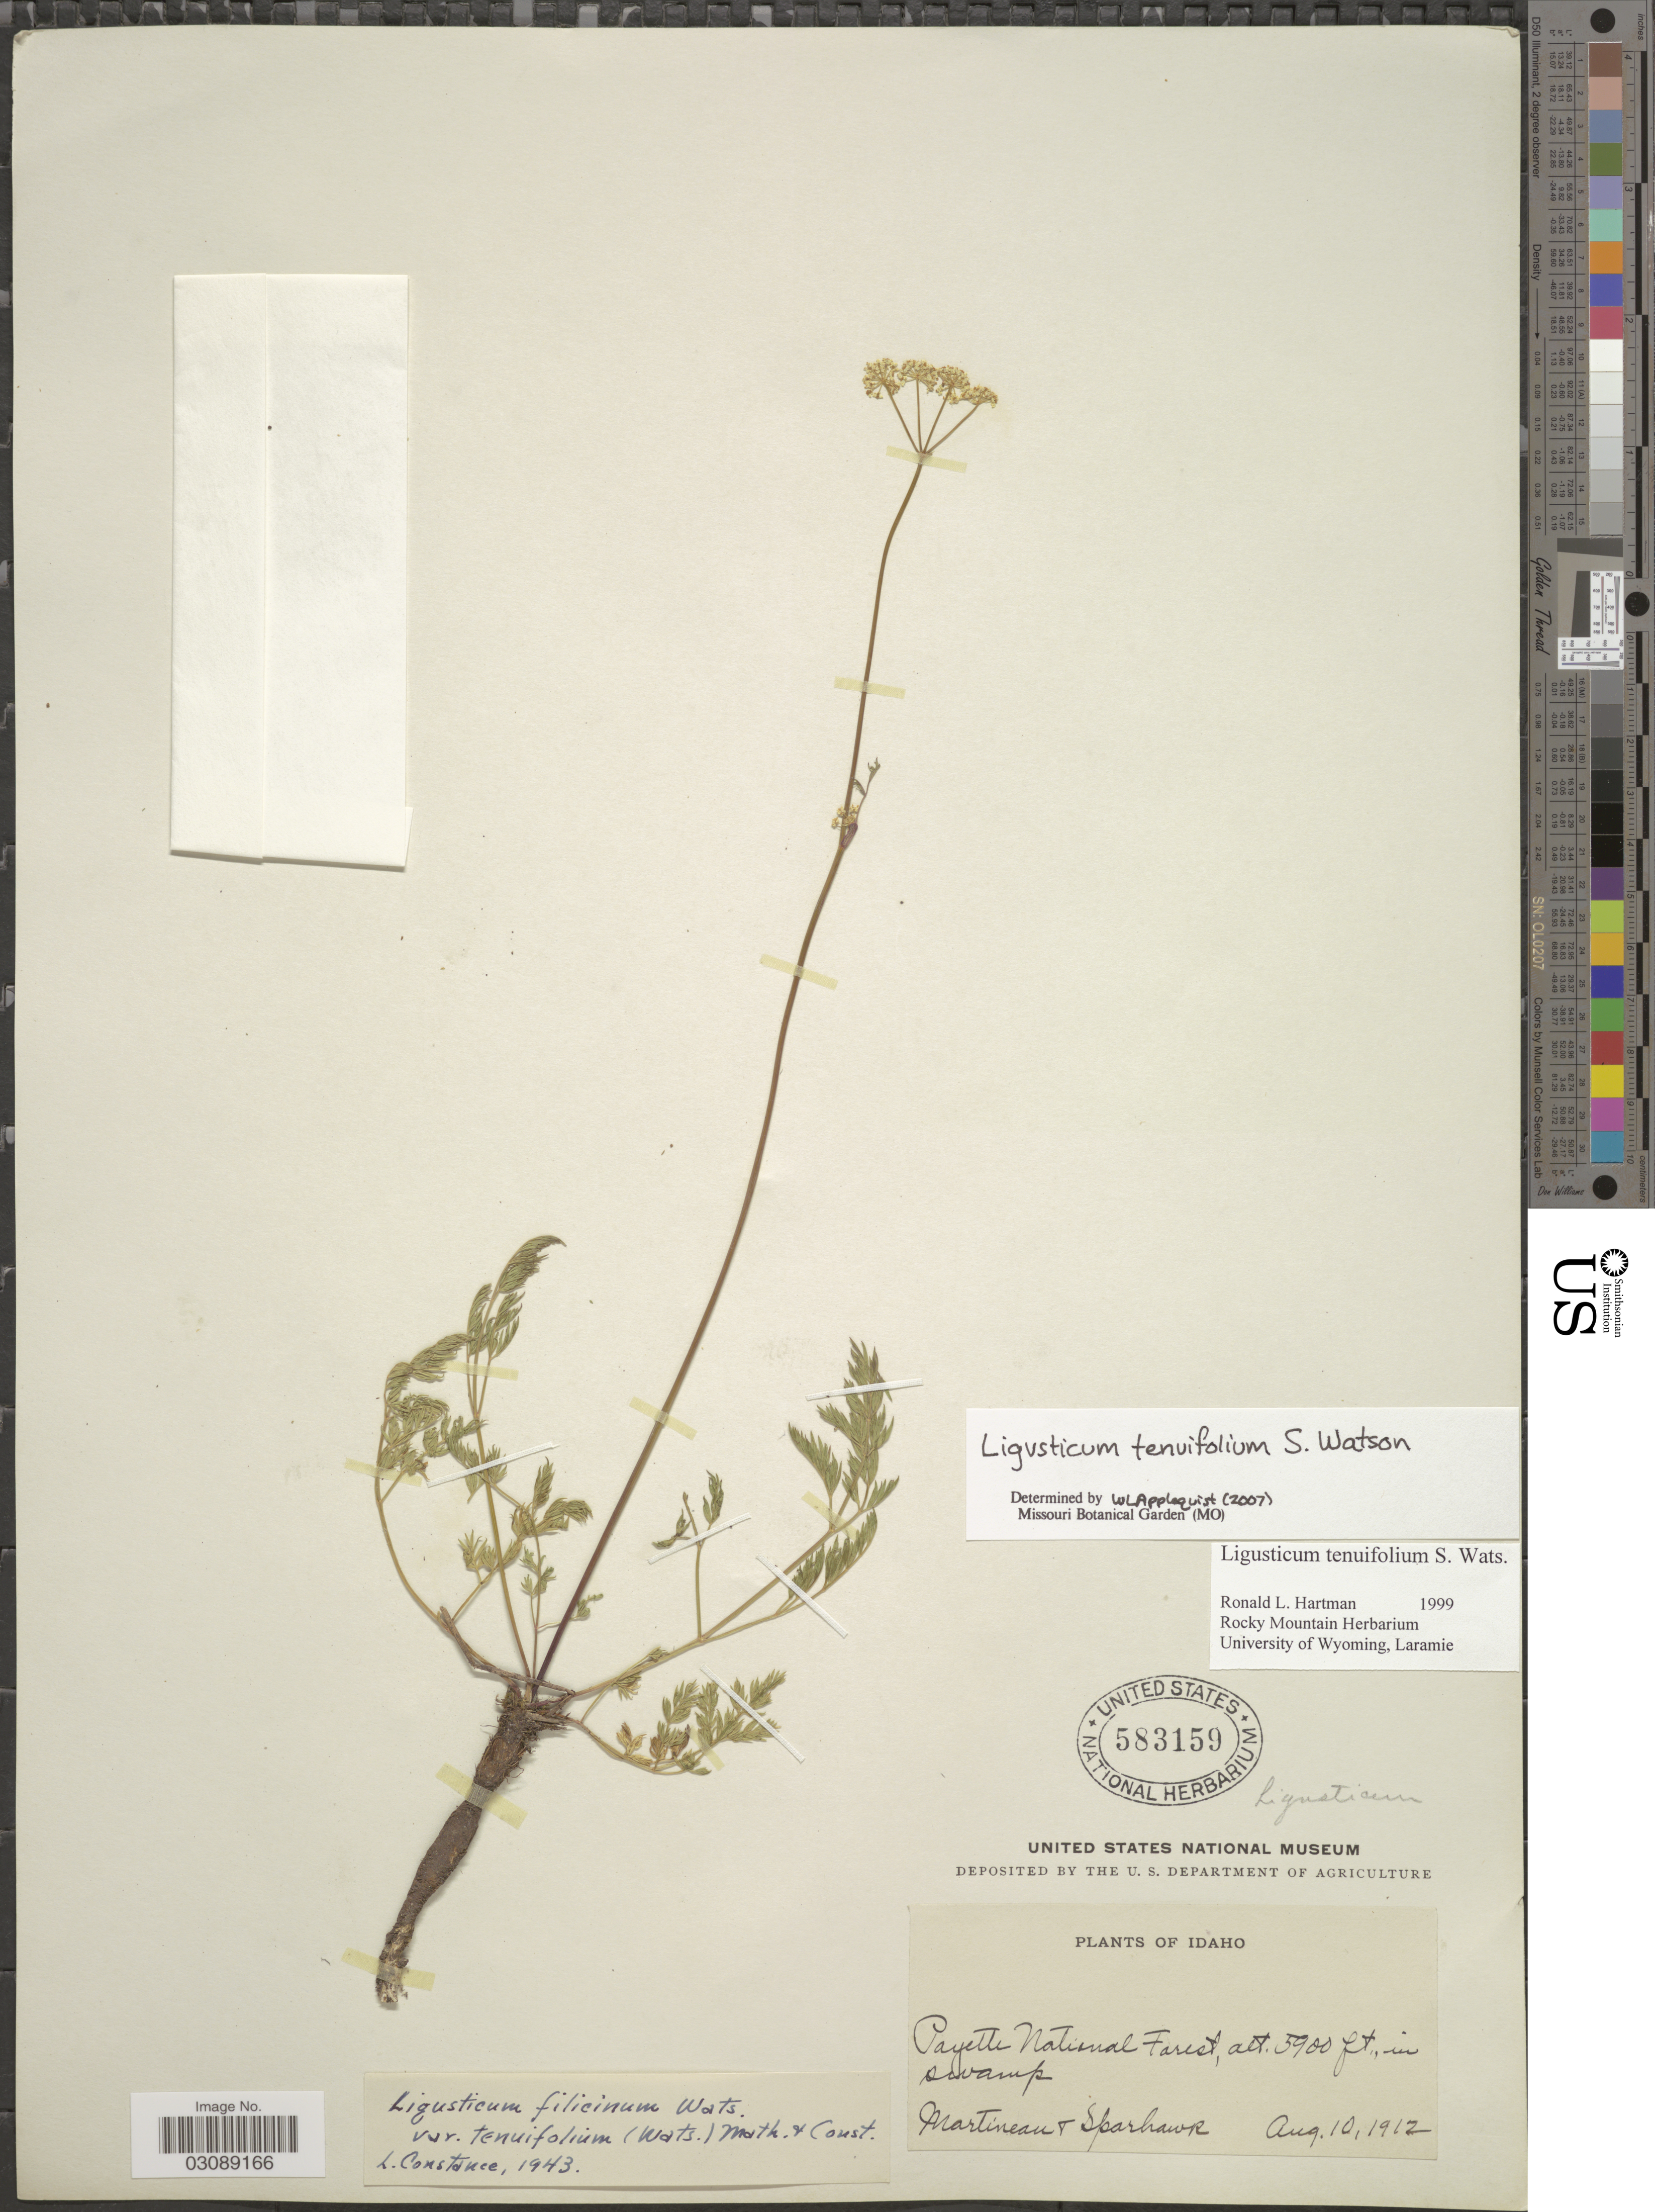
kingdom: Plantae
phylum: Tracheophyta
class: Magnoliopsida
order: Apiales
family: Apiaceae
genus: Ligusticum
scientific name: Ligusticum tenuifolium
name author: S. Watson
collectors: Martineau & Sparhawk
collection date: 1912-08-10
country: United States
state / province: Idaho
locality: Payette National Forest, in swamp.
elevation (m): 1798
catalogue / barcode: US 583159